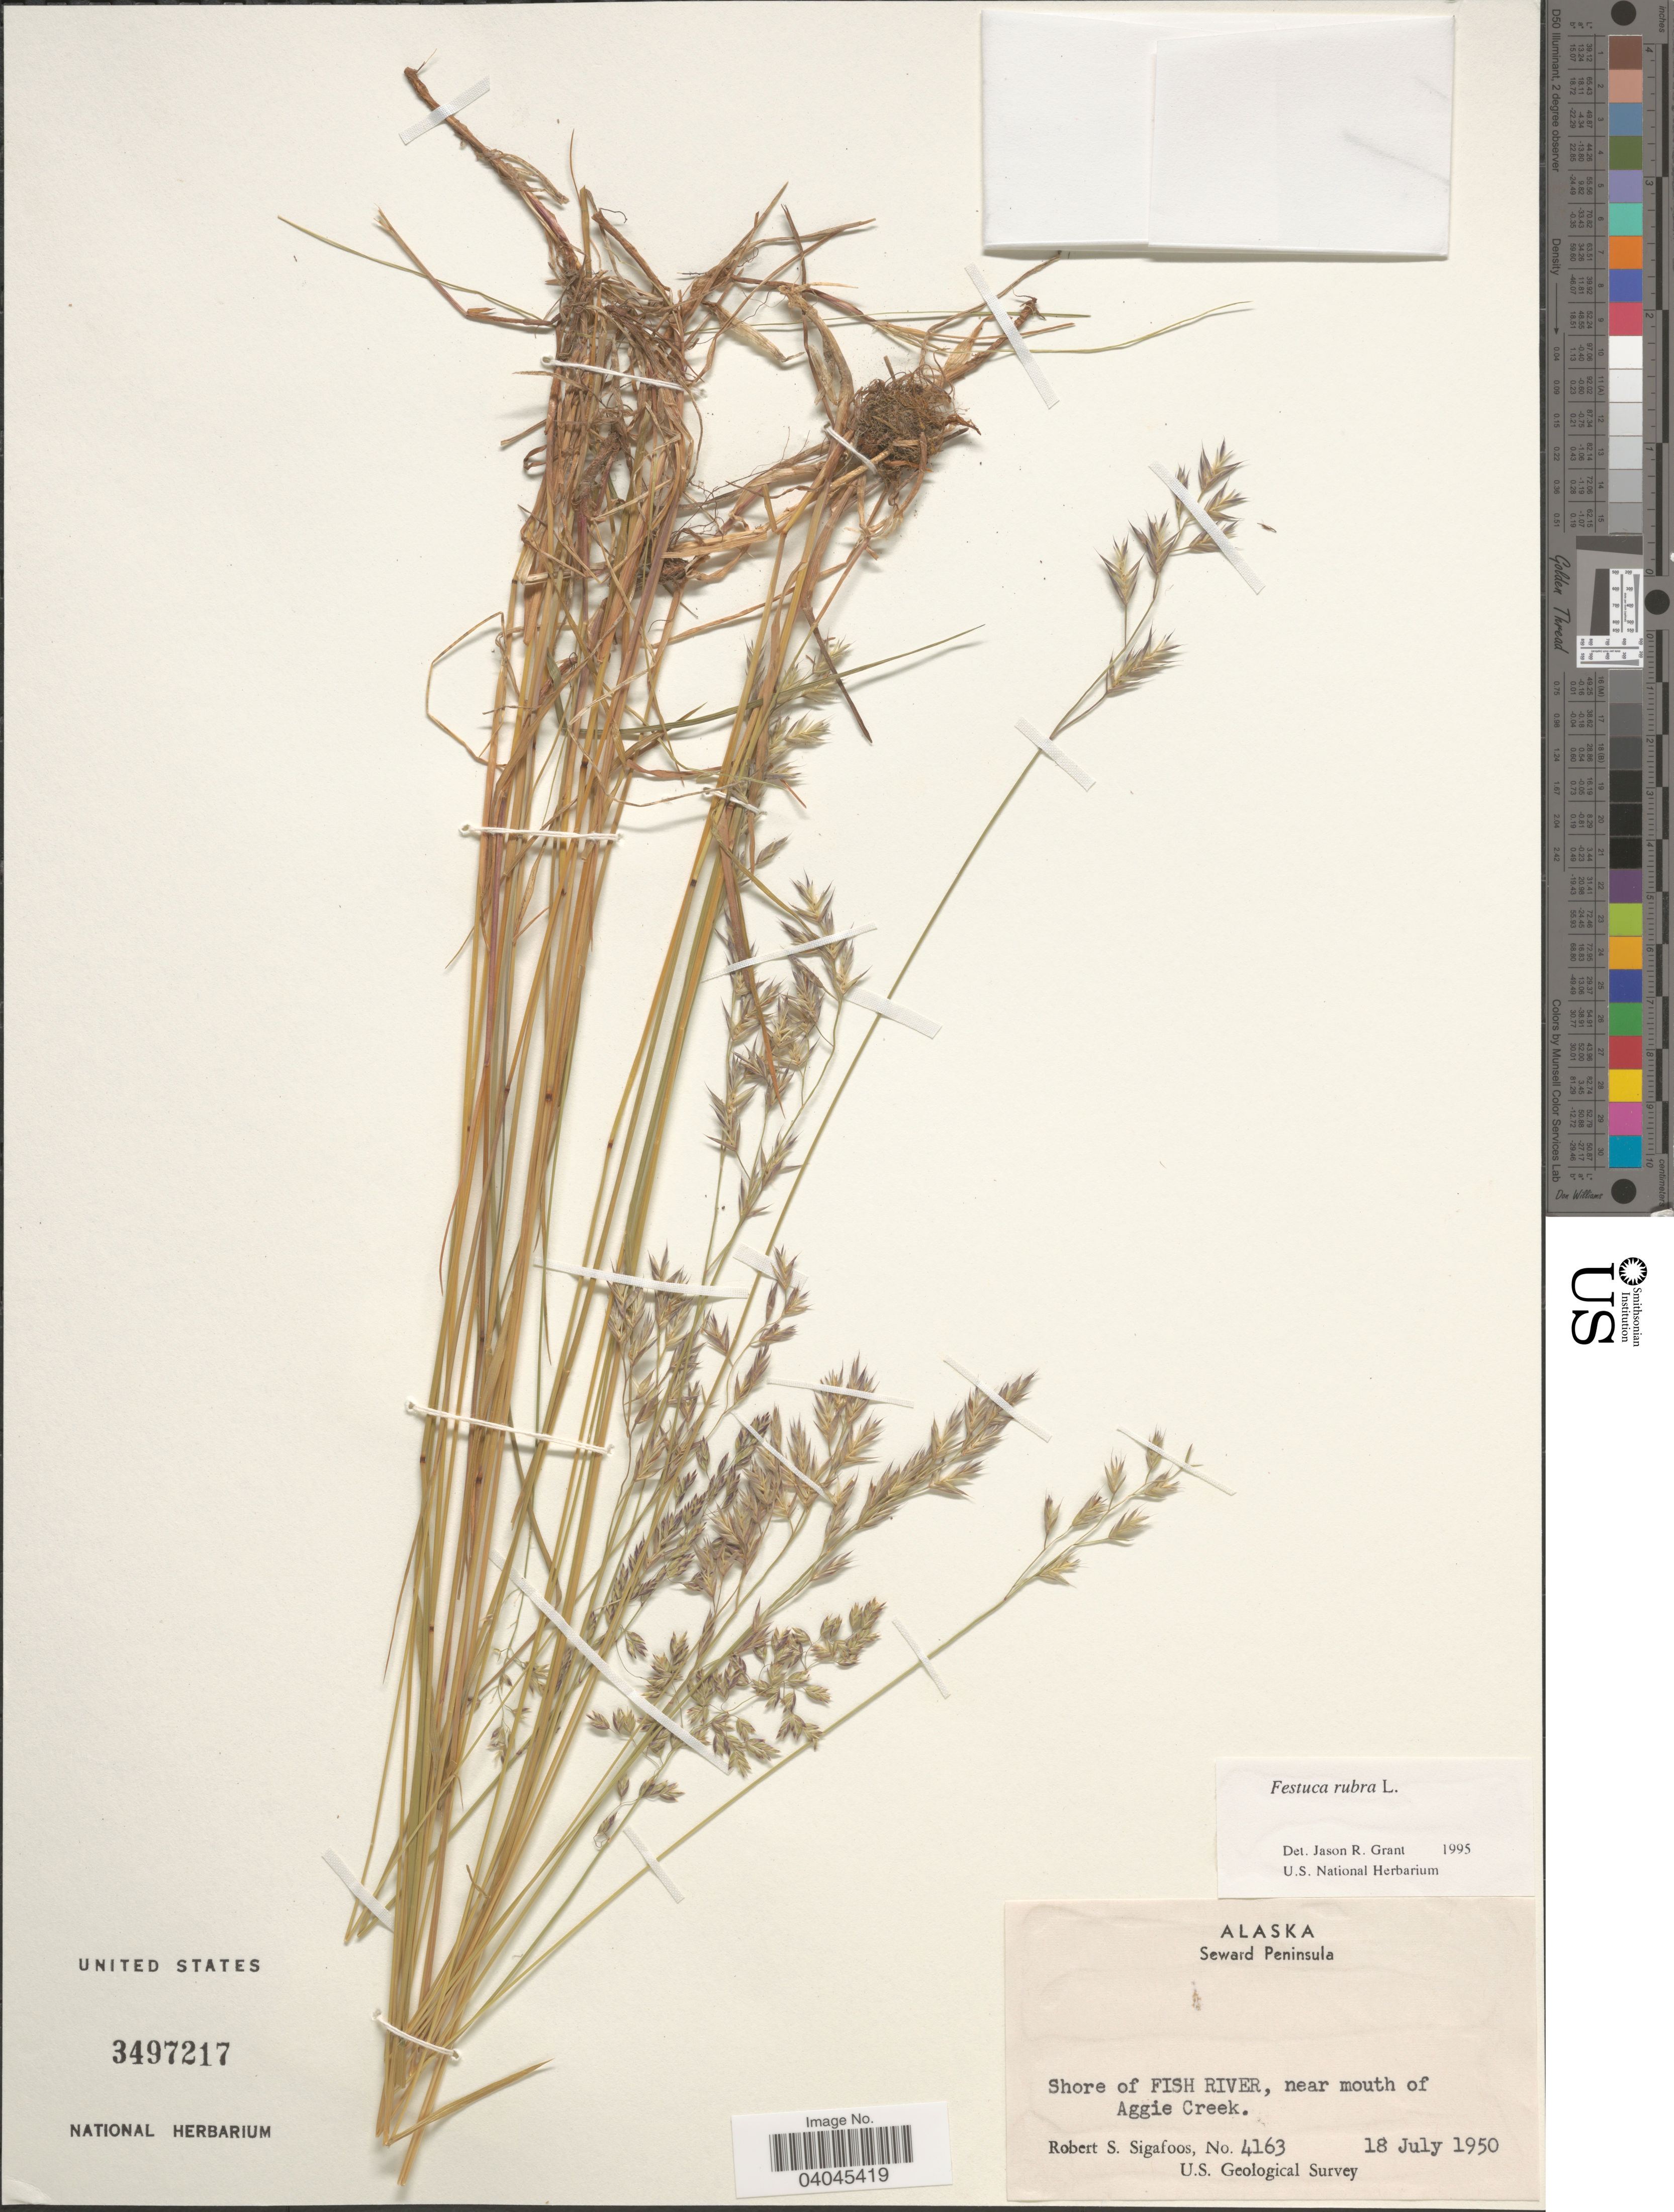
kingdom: Plantae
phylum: Tracheophyta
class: Liliopsida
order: Poales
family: Poaceae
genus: Festuca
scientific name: Festuca rubra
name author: L.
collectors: R. Sigafoos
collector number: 4163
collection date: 1950-07-18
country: United States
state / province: Alaska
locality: Seward Peninsula. Shore of Fish River, near mouth of Aggie Creek.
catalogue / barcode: US 3497217